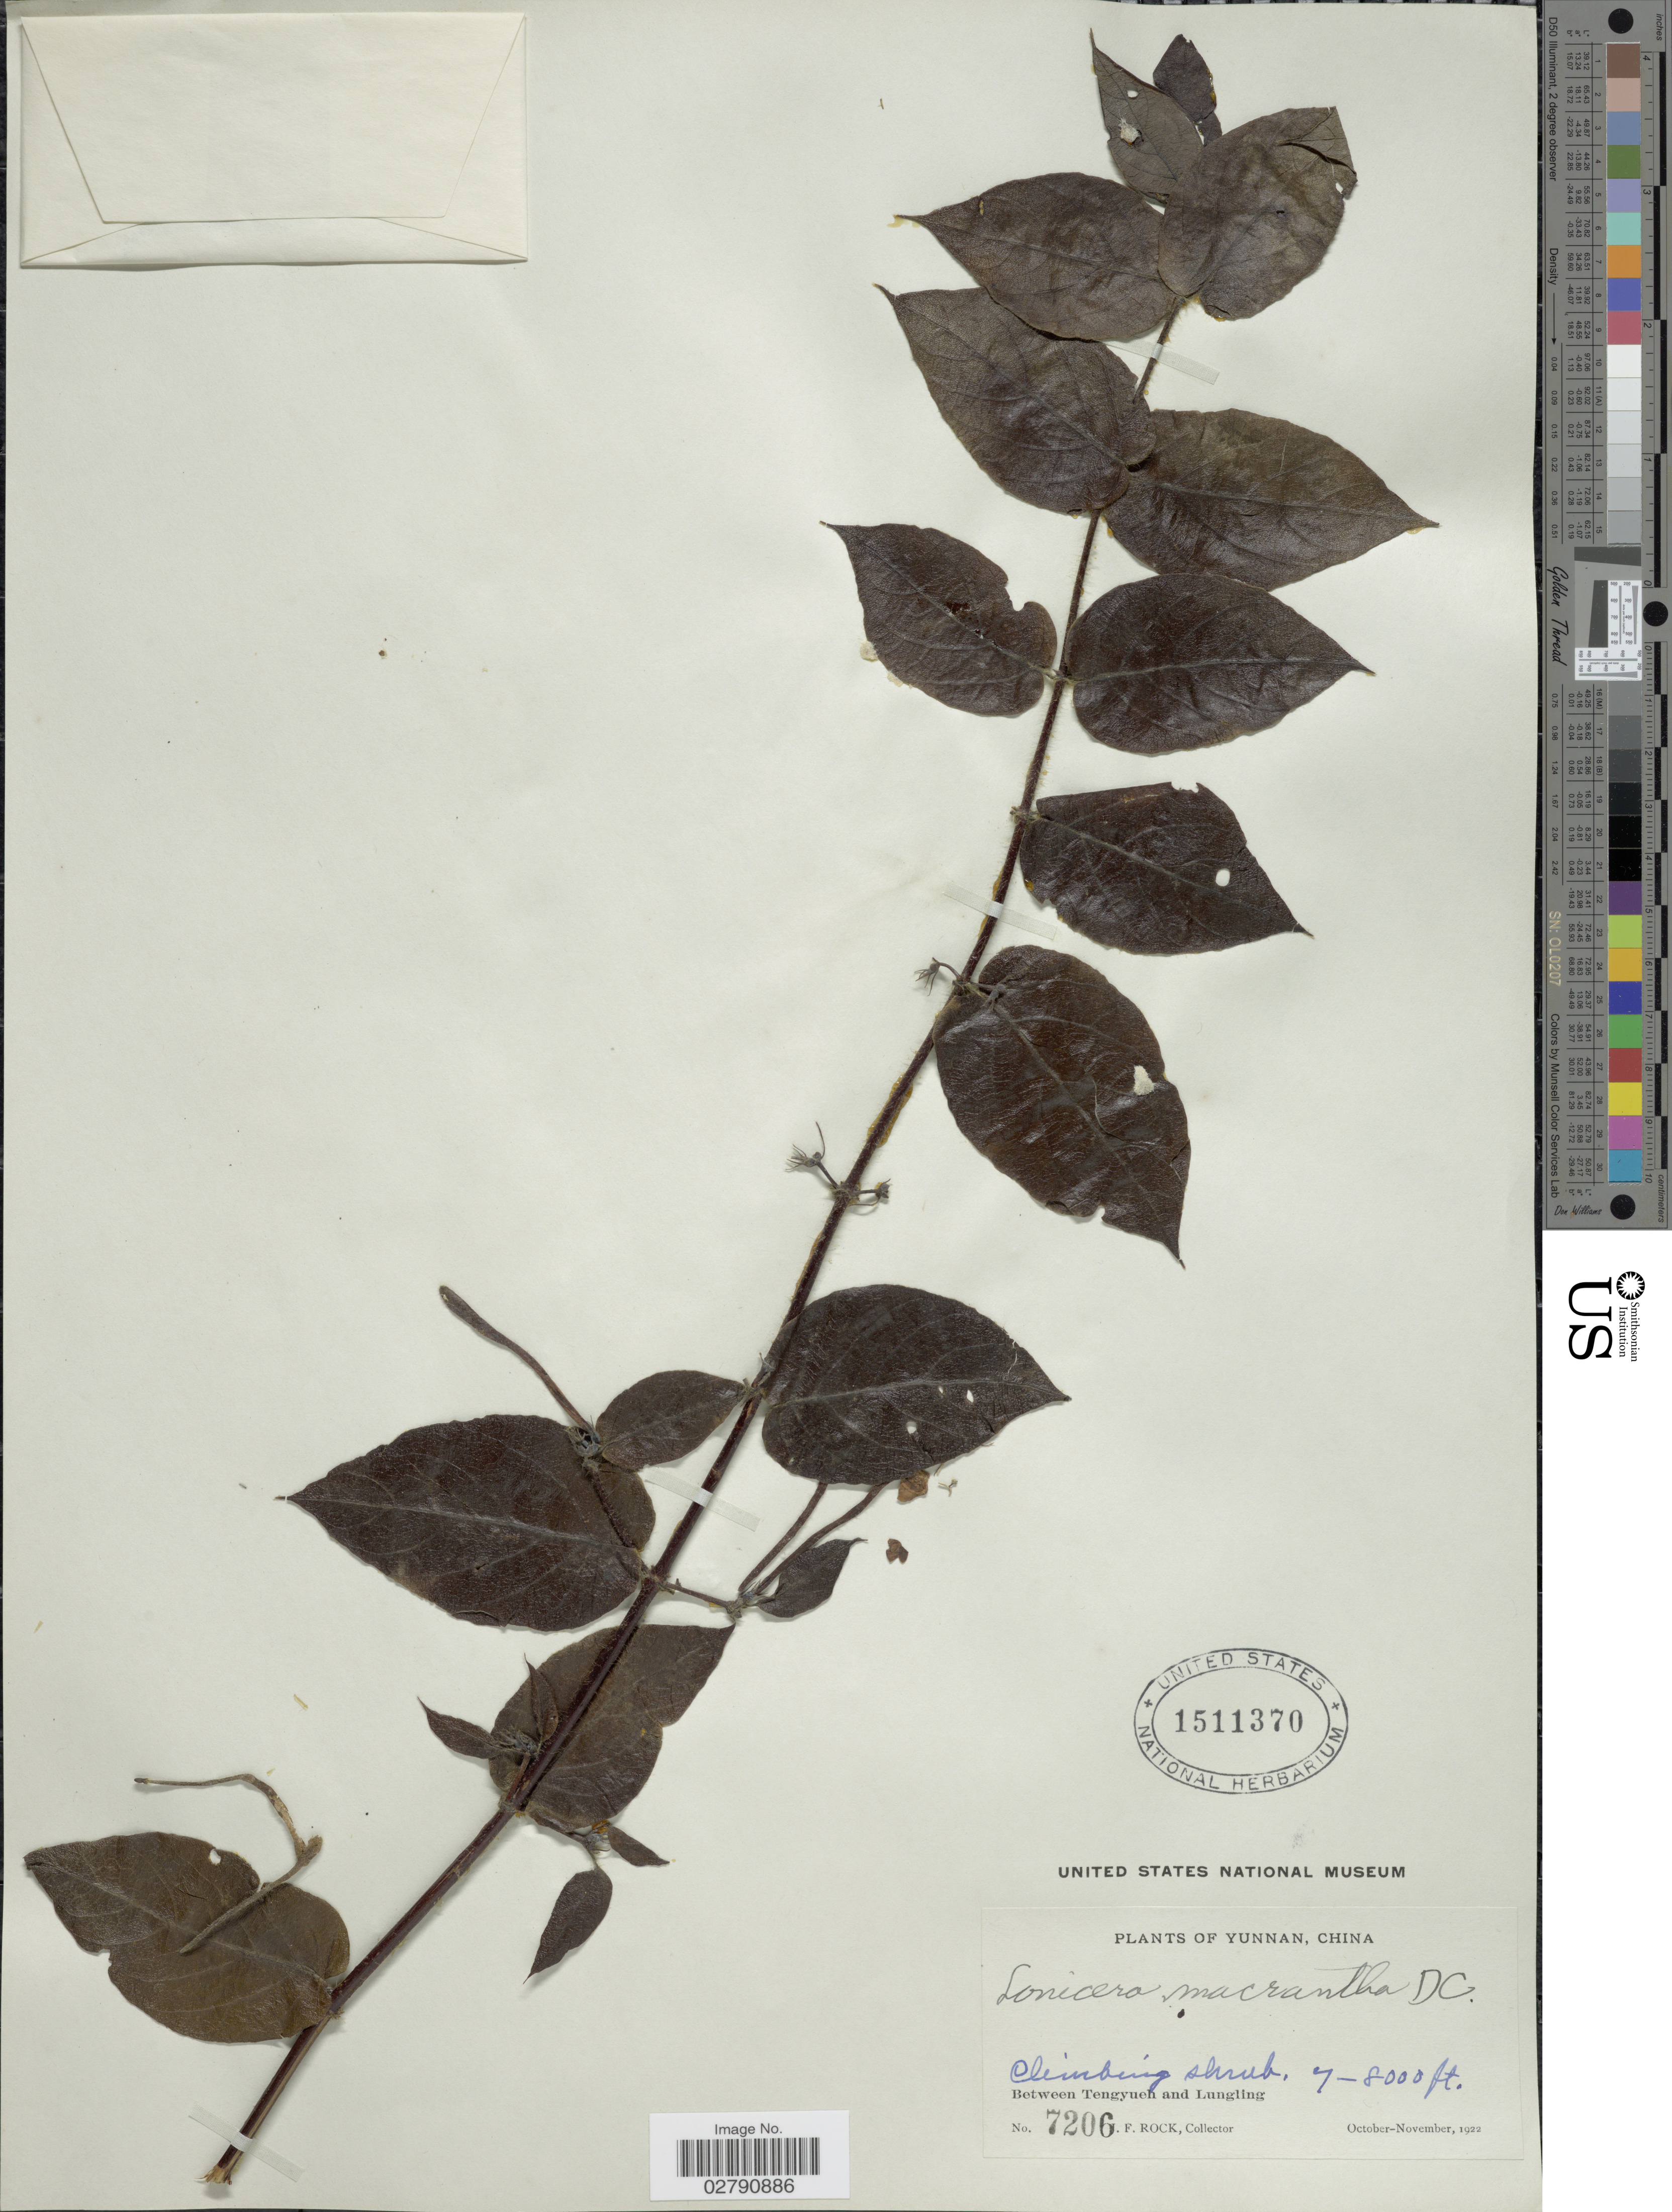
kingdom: Plantae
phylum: Tracheophyta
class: Magnoliopsida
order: Dipsacales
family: Caprifoliaceae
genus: Lonicera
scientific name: Lonicera macrantha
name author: Spreng.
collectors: J. Rock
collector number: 7206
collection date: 1922-10/1922-11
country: China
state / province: Yunnan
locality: Between Tengyueh and Lungling.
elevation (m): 2134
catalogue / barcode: US 1511370